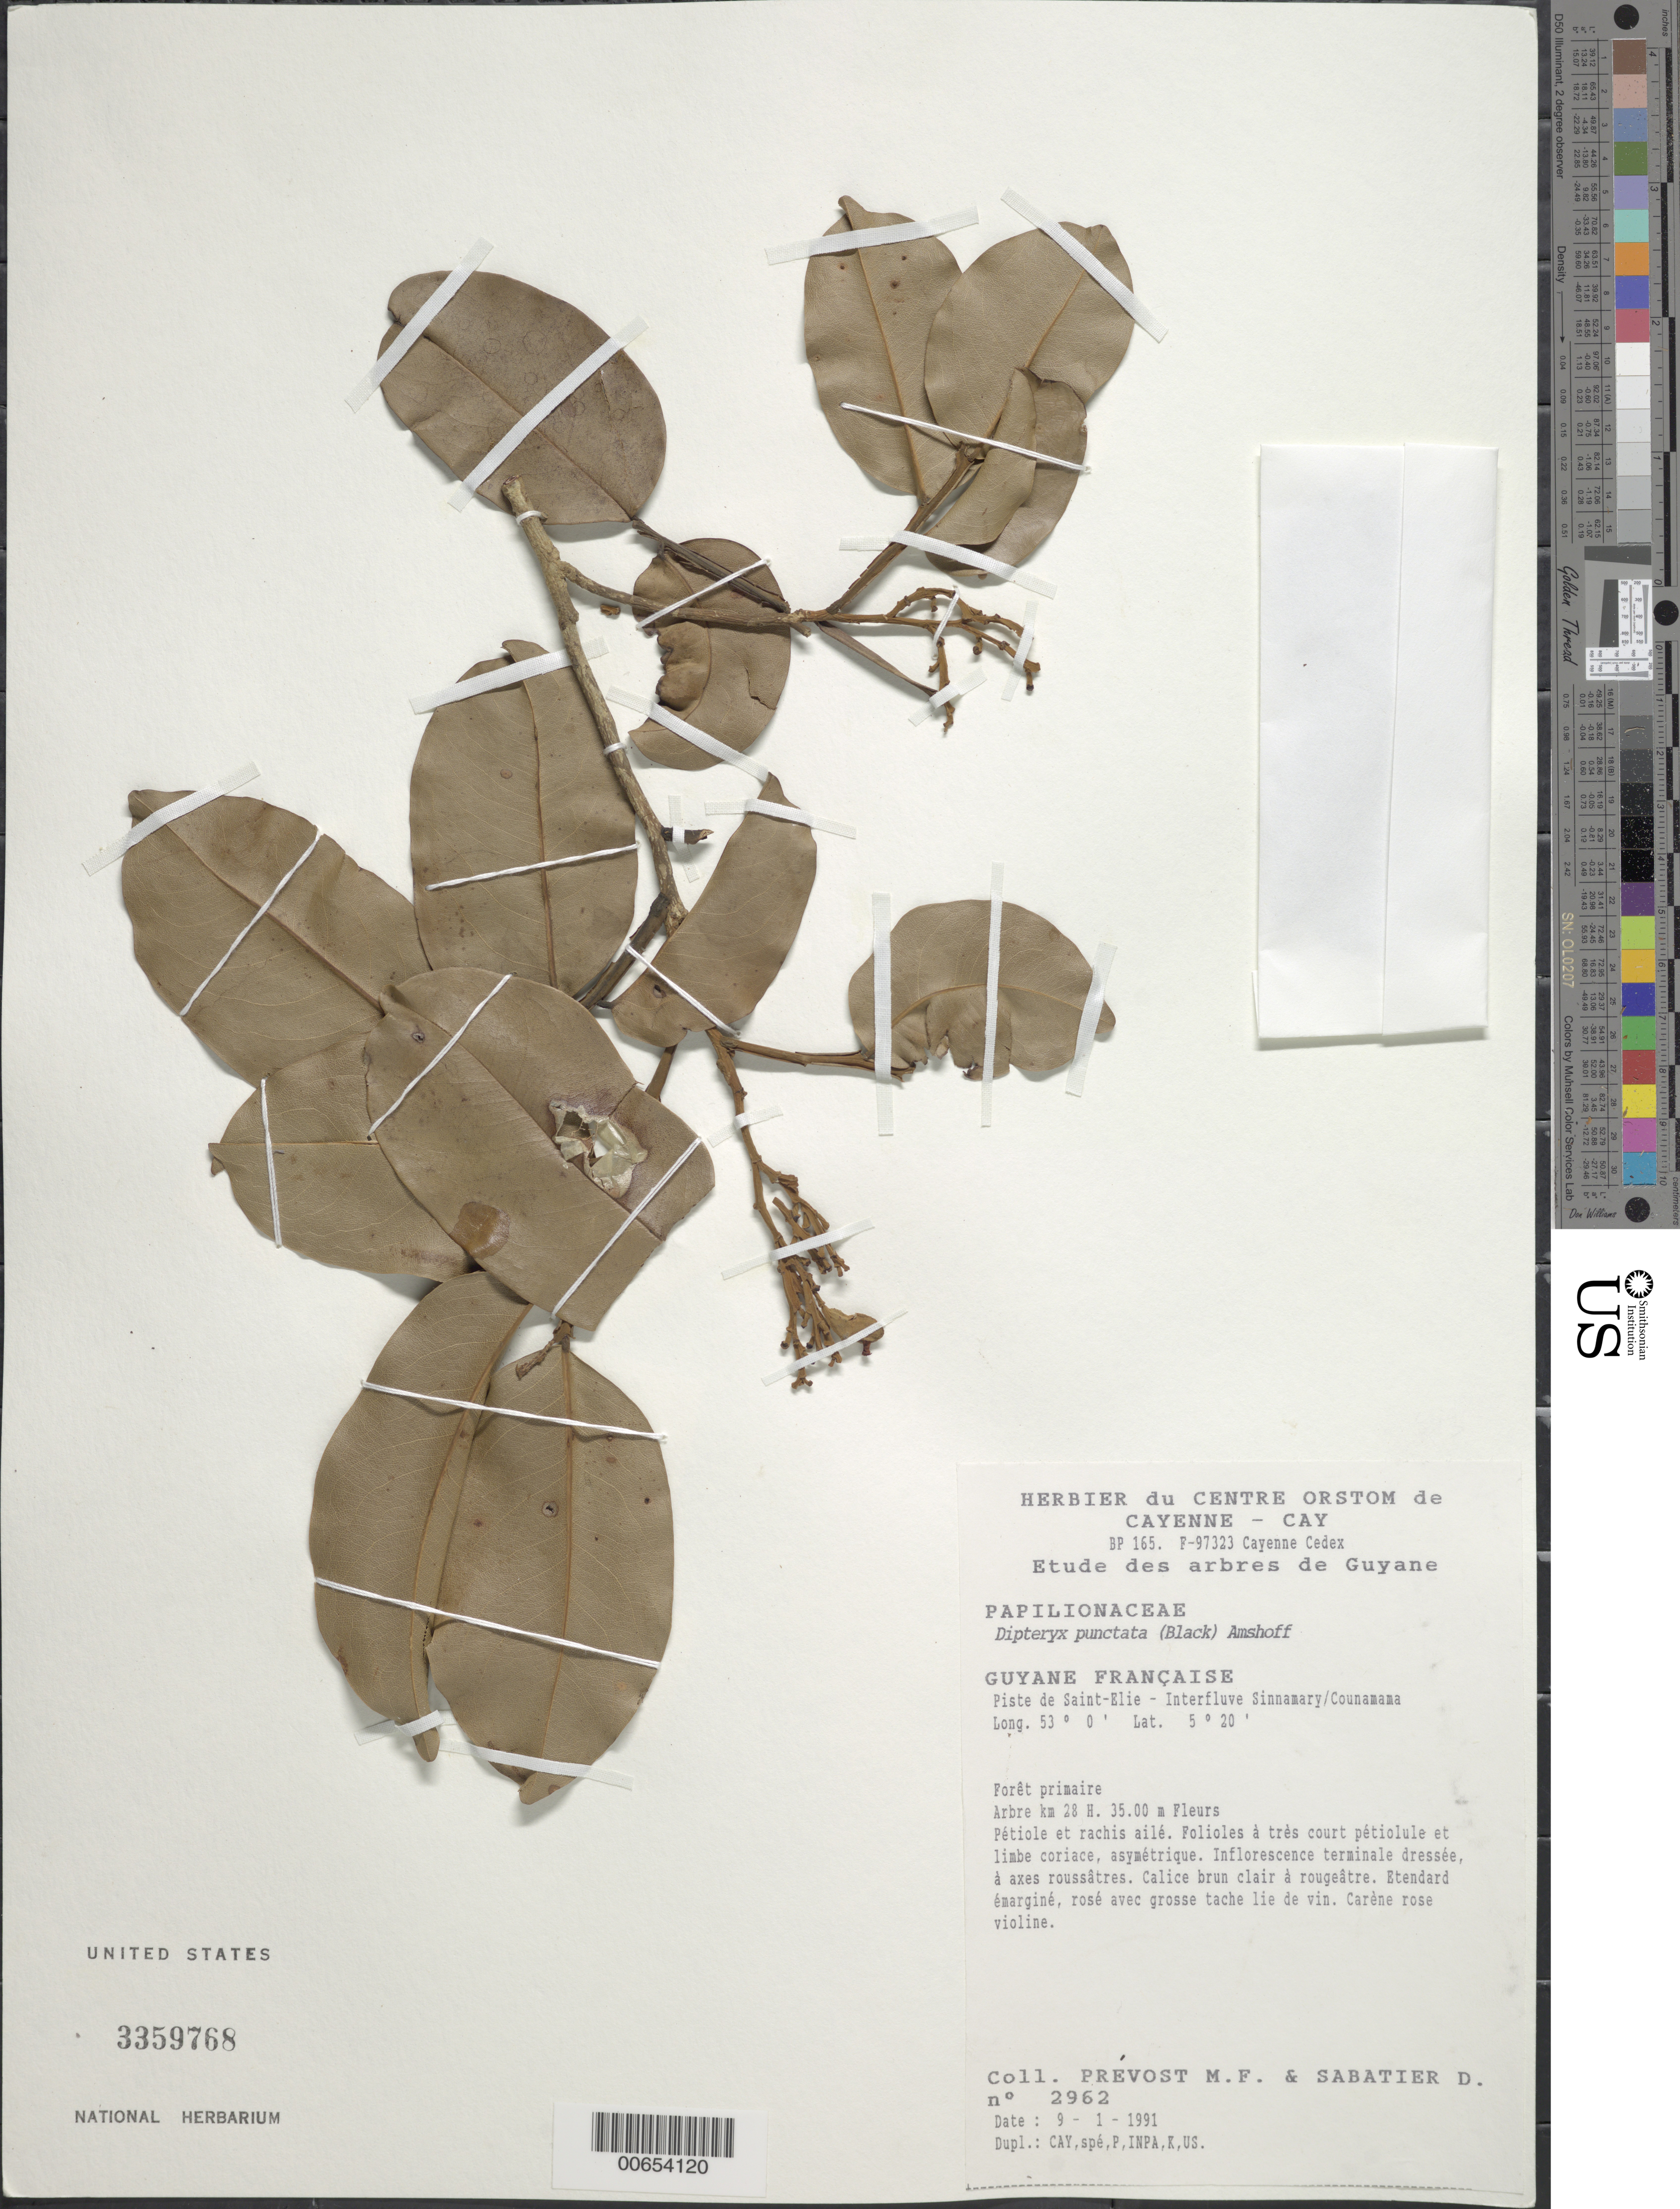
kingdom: Plantae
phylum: Tracheophyta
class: Magnoliopsida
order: Fabales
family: Fabaceae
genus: Dipteryx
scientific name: Dipteryx punctata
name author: (S.F. Blake) Amshoff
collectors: M.-F. Prévost & D. Sabatier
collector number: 2962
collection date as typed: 9-Jan-91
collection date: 1991-01-09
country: French Guiana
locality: Piste de Saint-Élie, interfleuve Sinnamary-Counamama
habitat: Primary forest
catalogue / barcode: US 3359768